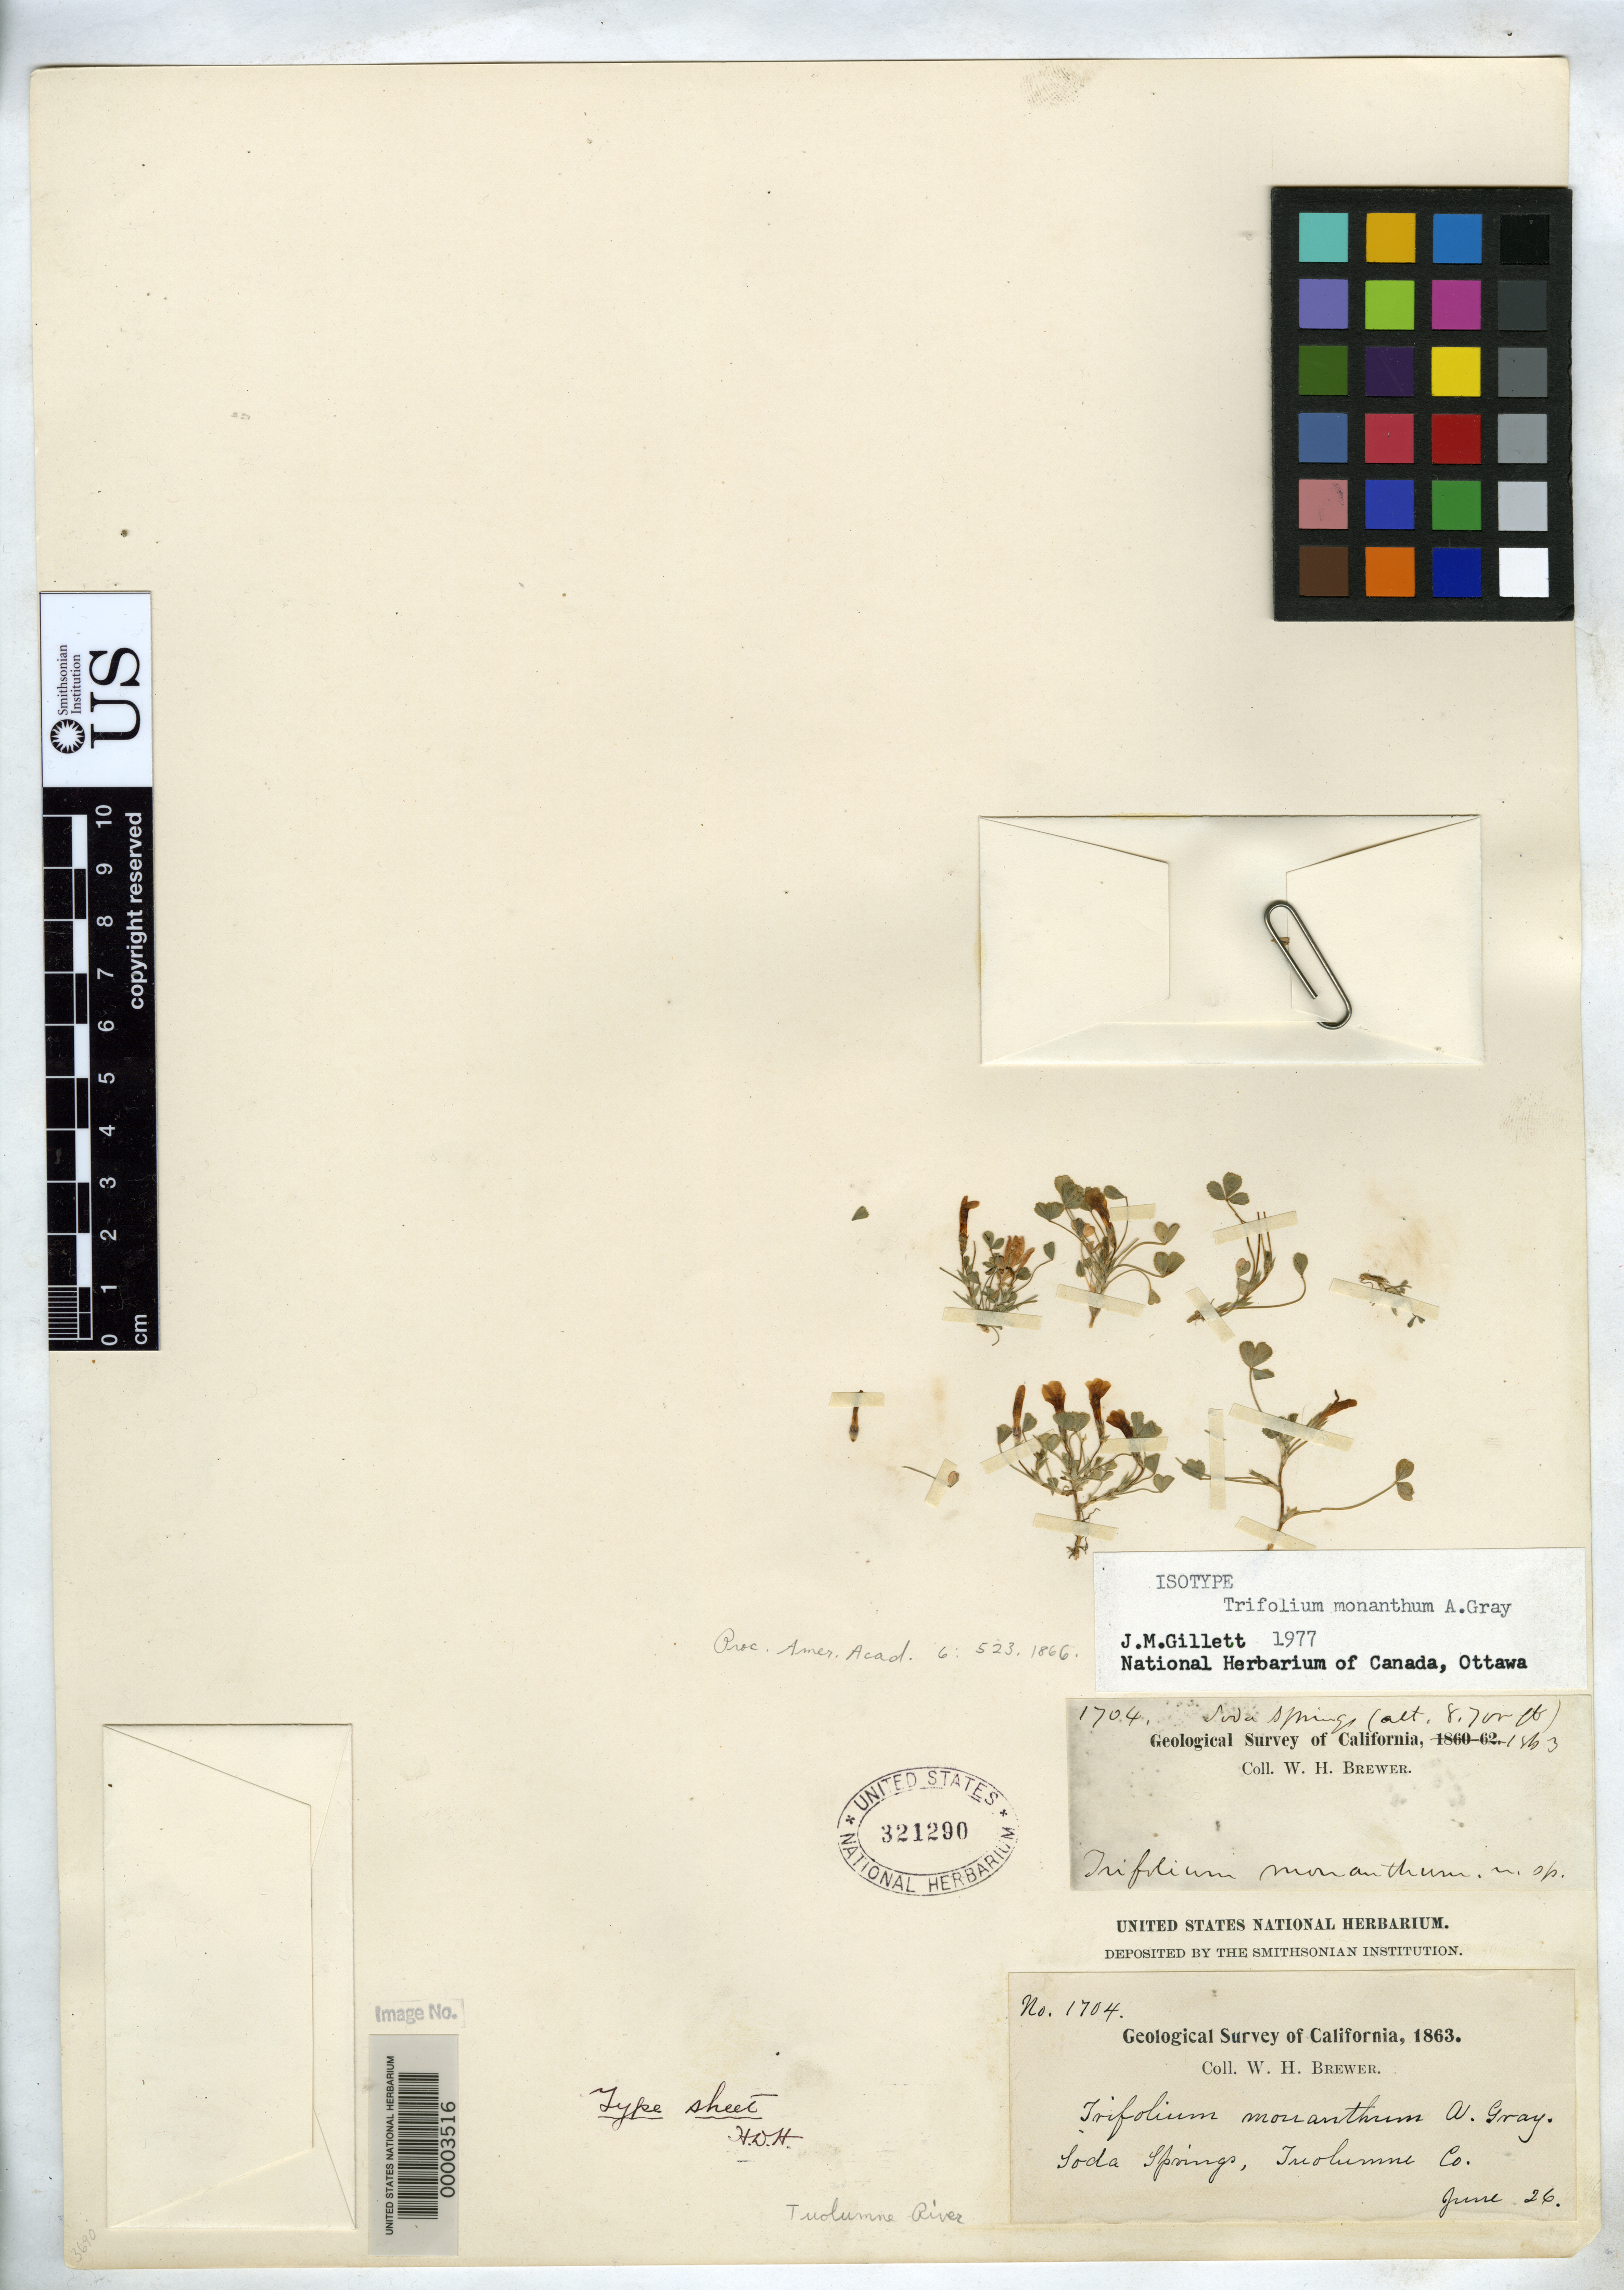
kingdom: Plantae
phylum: Tracheophyta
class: Magnoliopsida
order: Fabales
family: Fabaceae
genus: Trifolium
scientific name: Trifolium monanthum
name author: A. Gray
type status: Isotype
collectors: W. H. Brewer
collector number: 1704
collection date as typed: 26 Jun 1863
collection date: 1863-06-26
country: United States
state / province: California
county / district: Tuolumne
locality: Soda Springs, Tuolume River; alt. 8700 ft.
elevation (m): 2652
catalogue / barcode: US 321290